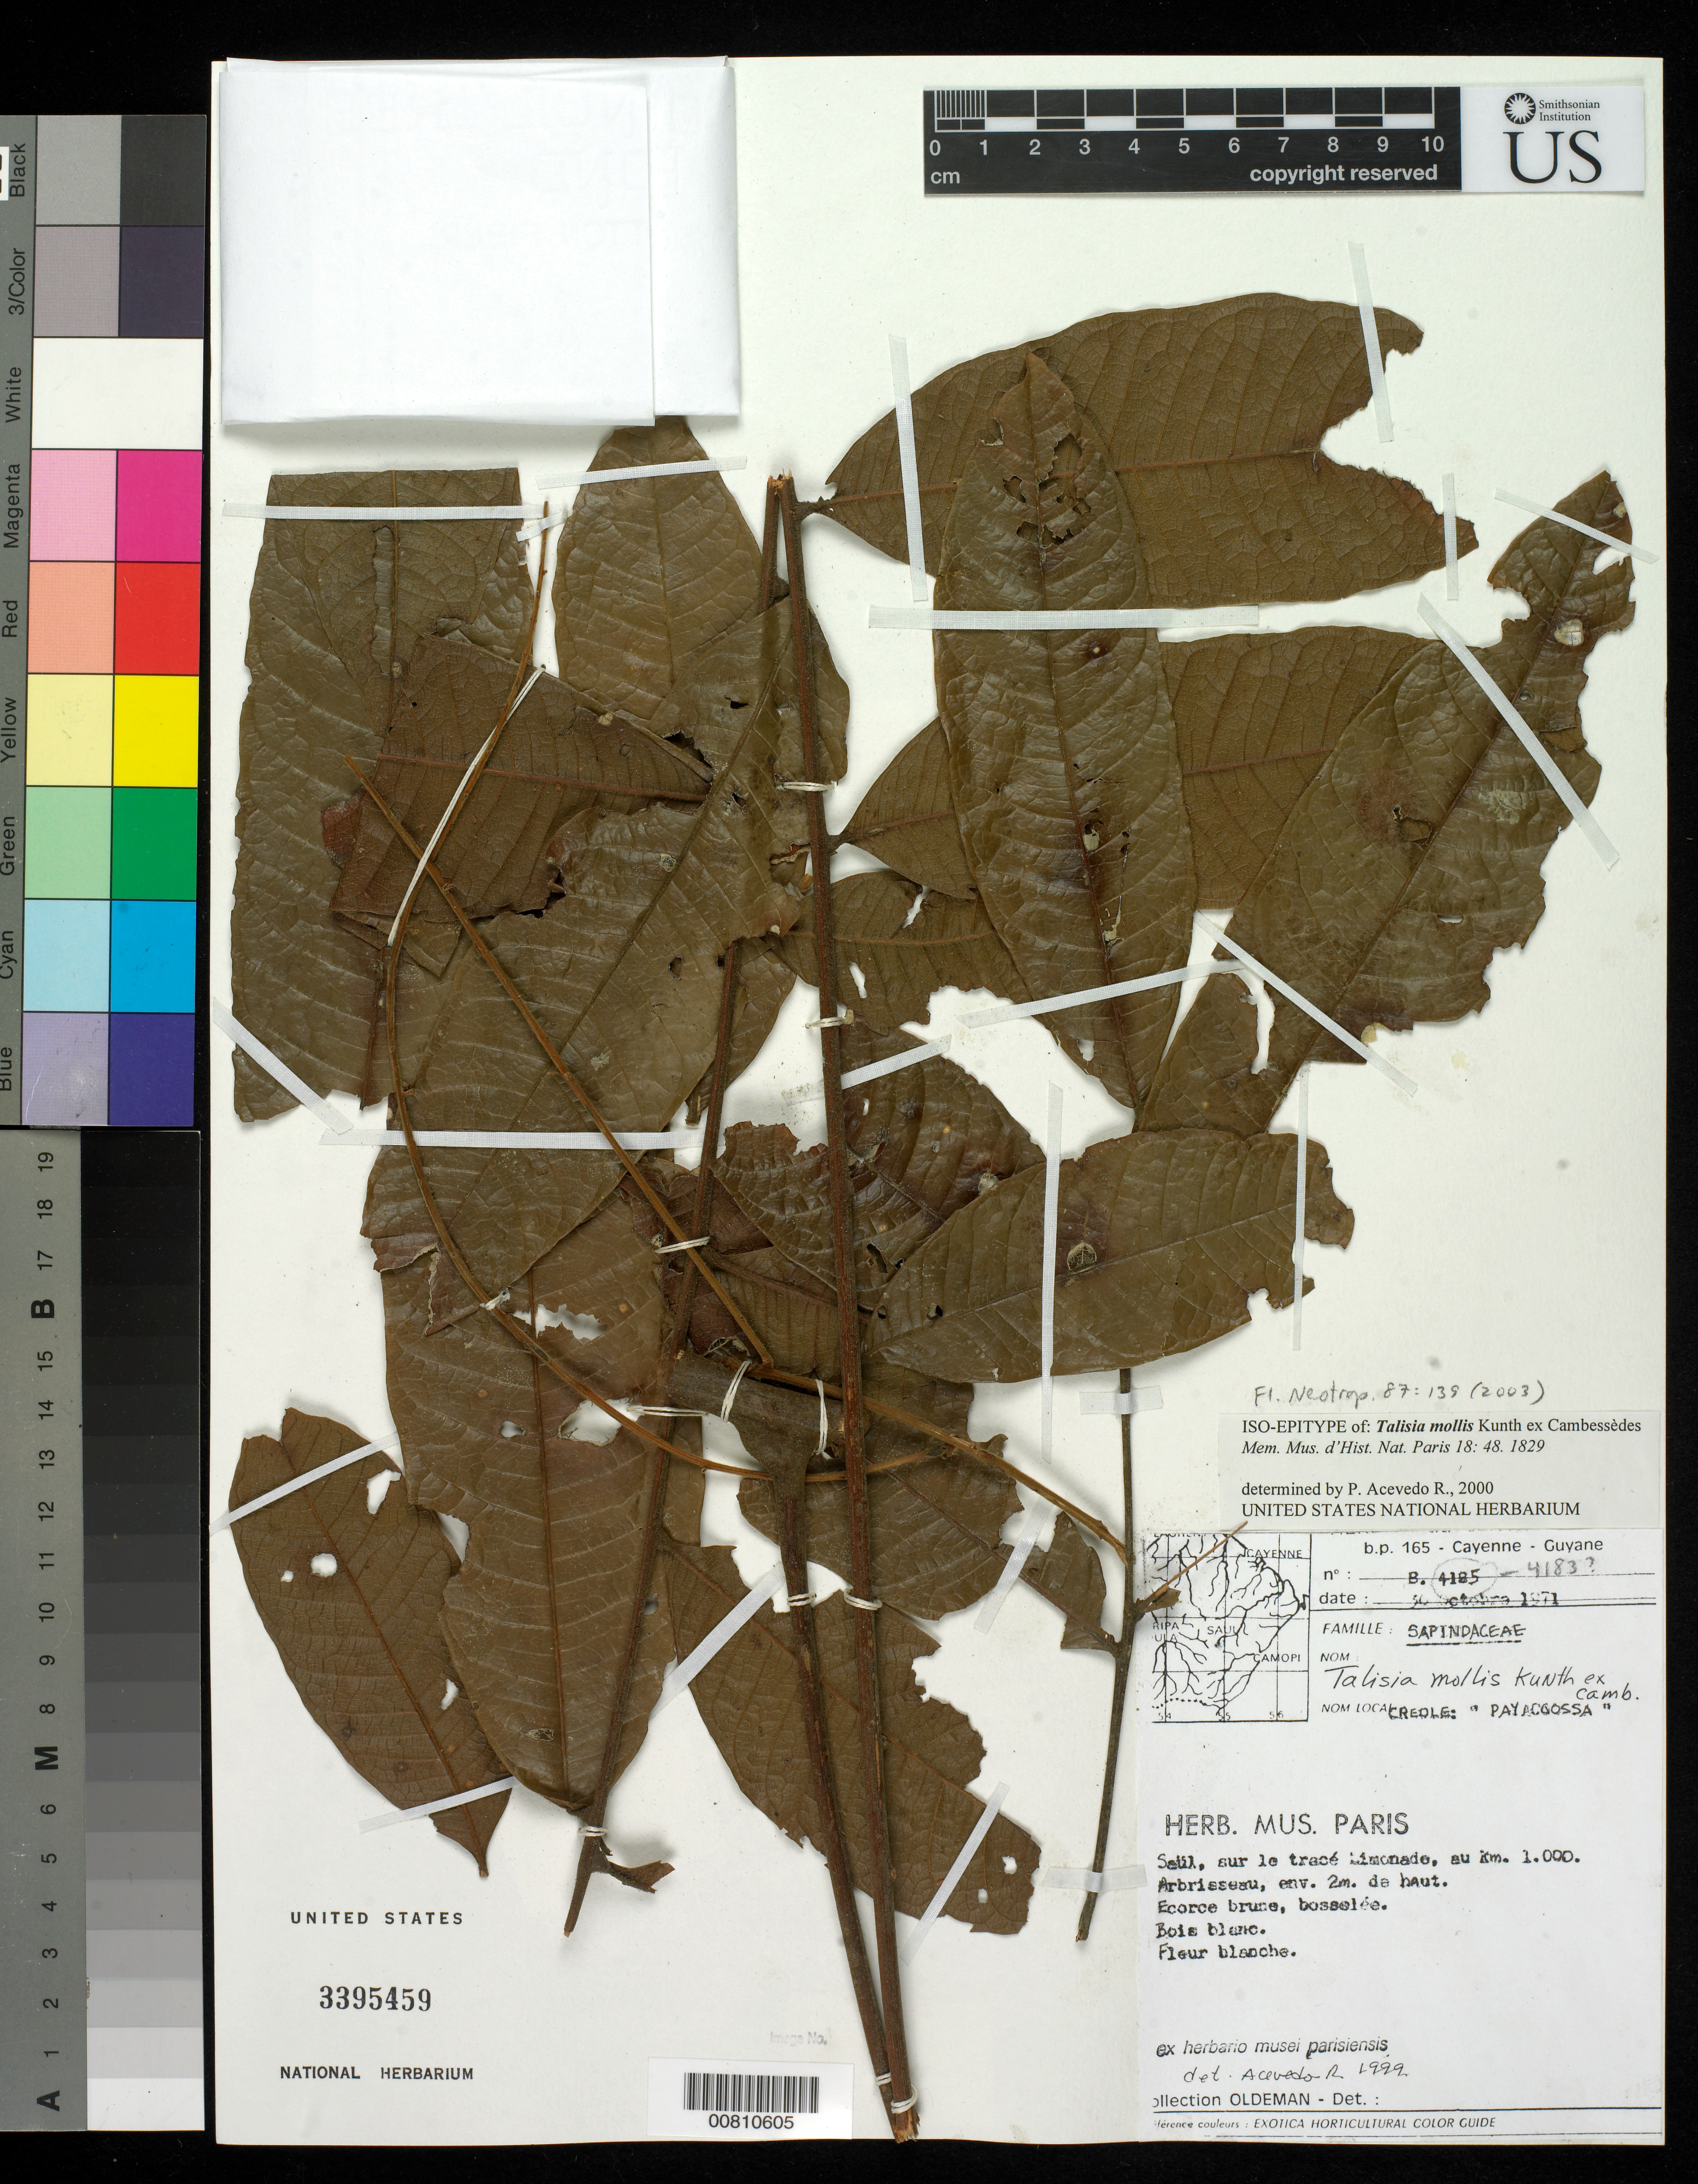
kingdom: Plantae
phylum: Tracheophyta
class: Magnoliopsida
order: Sapindales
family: Sapindaceae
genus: Talisia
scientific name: Talisia mollis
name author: Kunth ex Cambess.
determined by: Acevedo-Rodríguez, P., (BOT), Smithsonian Institution - National Museum of Natural History (UNITED STATES)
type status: Isoepitype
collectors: R. Oldeman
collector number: B-4183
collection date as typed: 30 Oct 1971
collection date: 1971-10-30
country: French Guiana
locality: Saül, sur le tracé Limonade, au km. 1.000.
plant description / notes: Epitype designated by P. Acevedo Rodriguez, Fl. Neotrop. 87: 139 (2003).; Number on label "4125" apparently written over poorly printed "4183".; Common name: Nom local Creole: "Payacoossa"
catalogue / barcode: US 3395459